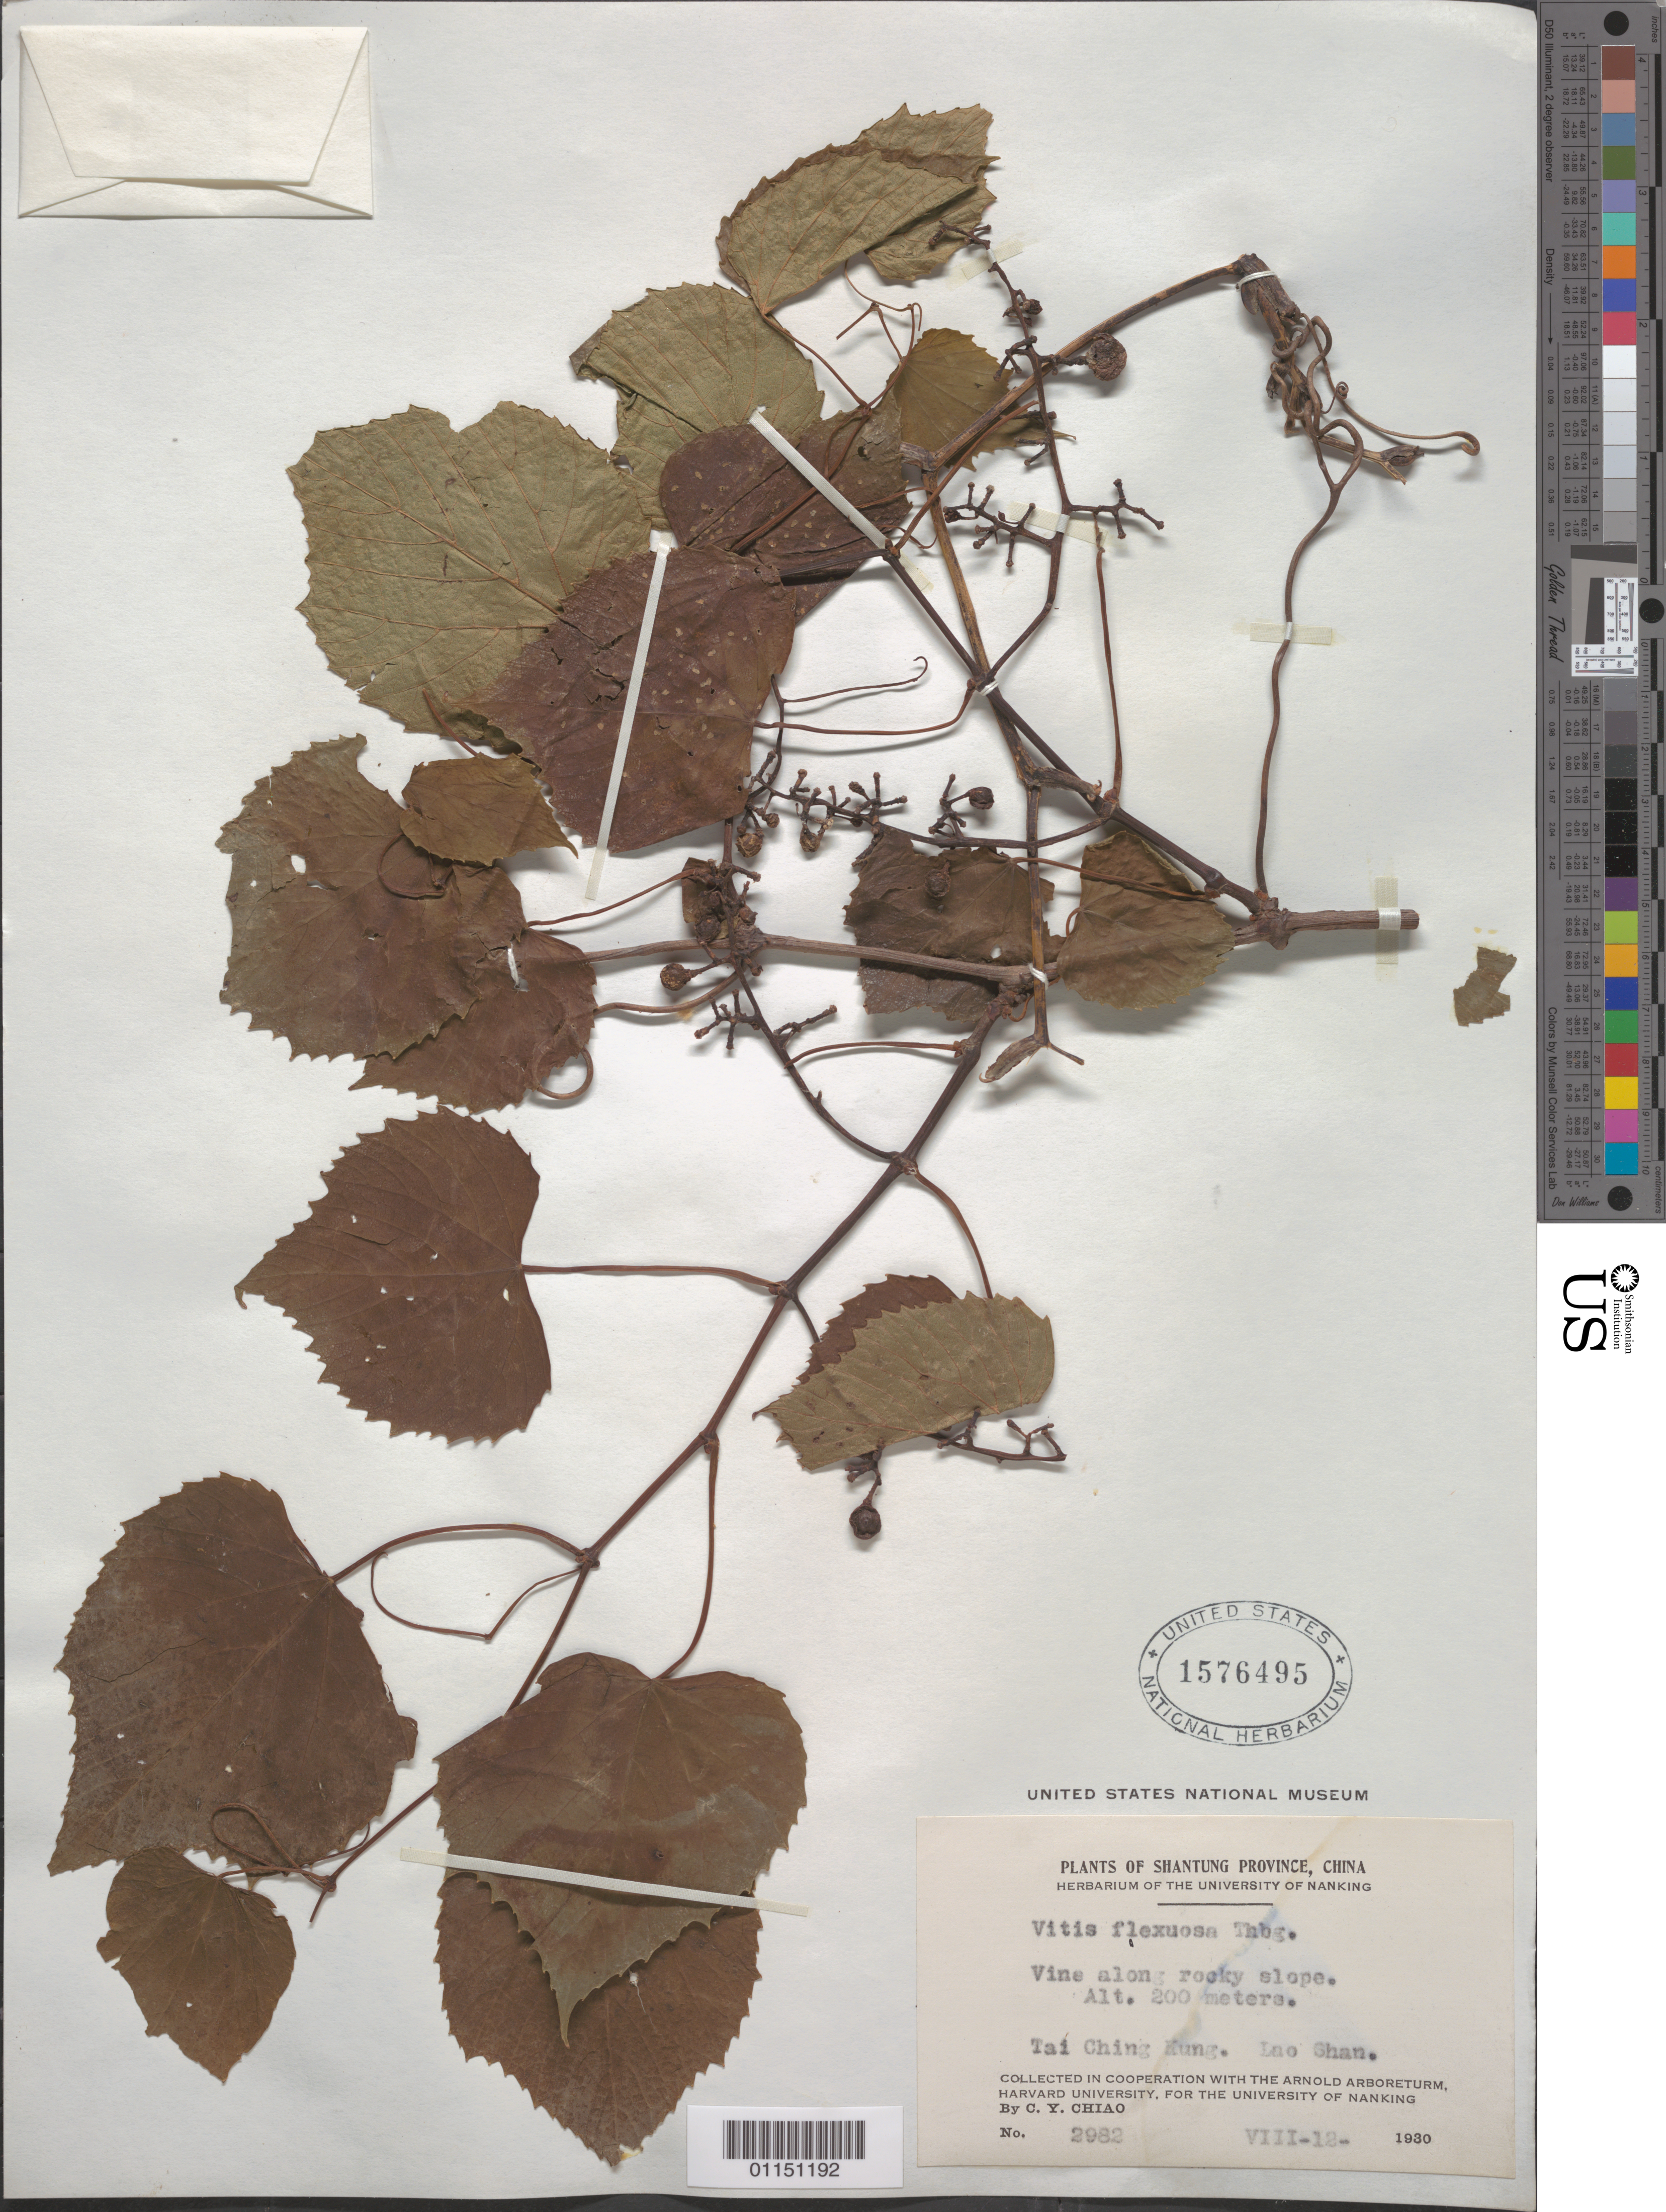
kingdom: Plantae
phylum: Tracheophyta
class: Magnoliopsida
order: Vitales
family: Vitaceae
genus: Vitis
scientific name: Vitis flexuosa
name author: Thunb.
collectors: C. Y. Chiao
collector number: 2982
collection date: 1930-08-12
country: China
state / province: Shandong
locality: Tai Ching Kung. Lao Ghan.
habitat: Vine along rocky slope.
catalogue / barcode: US 1576495